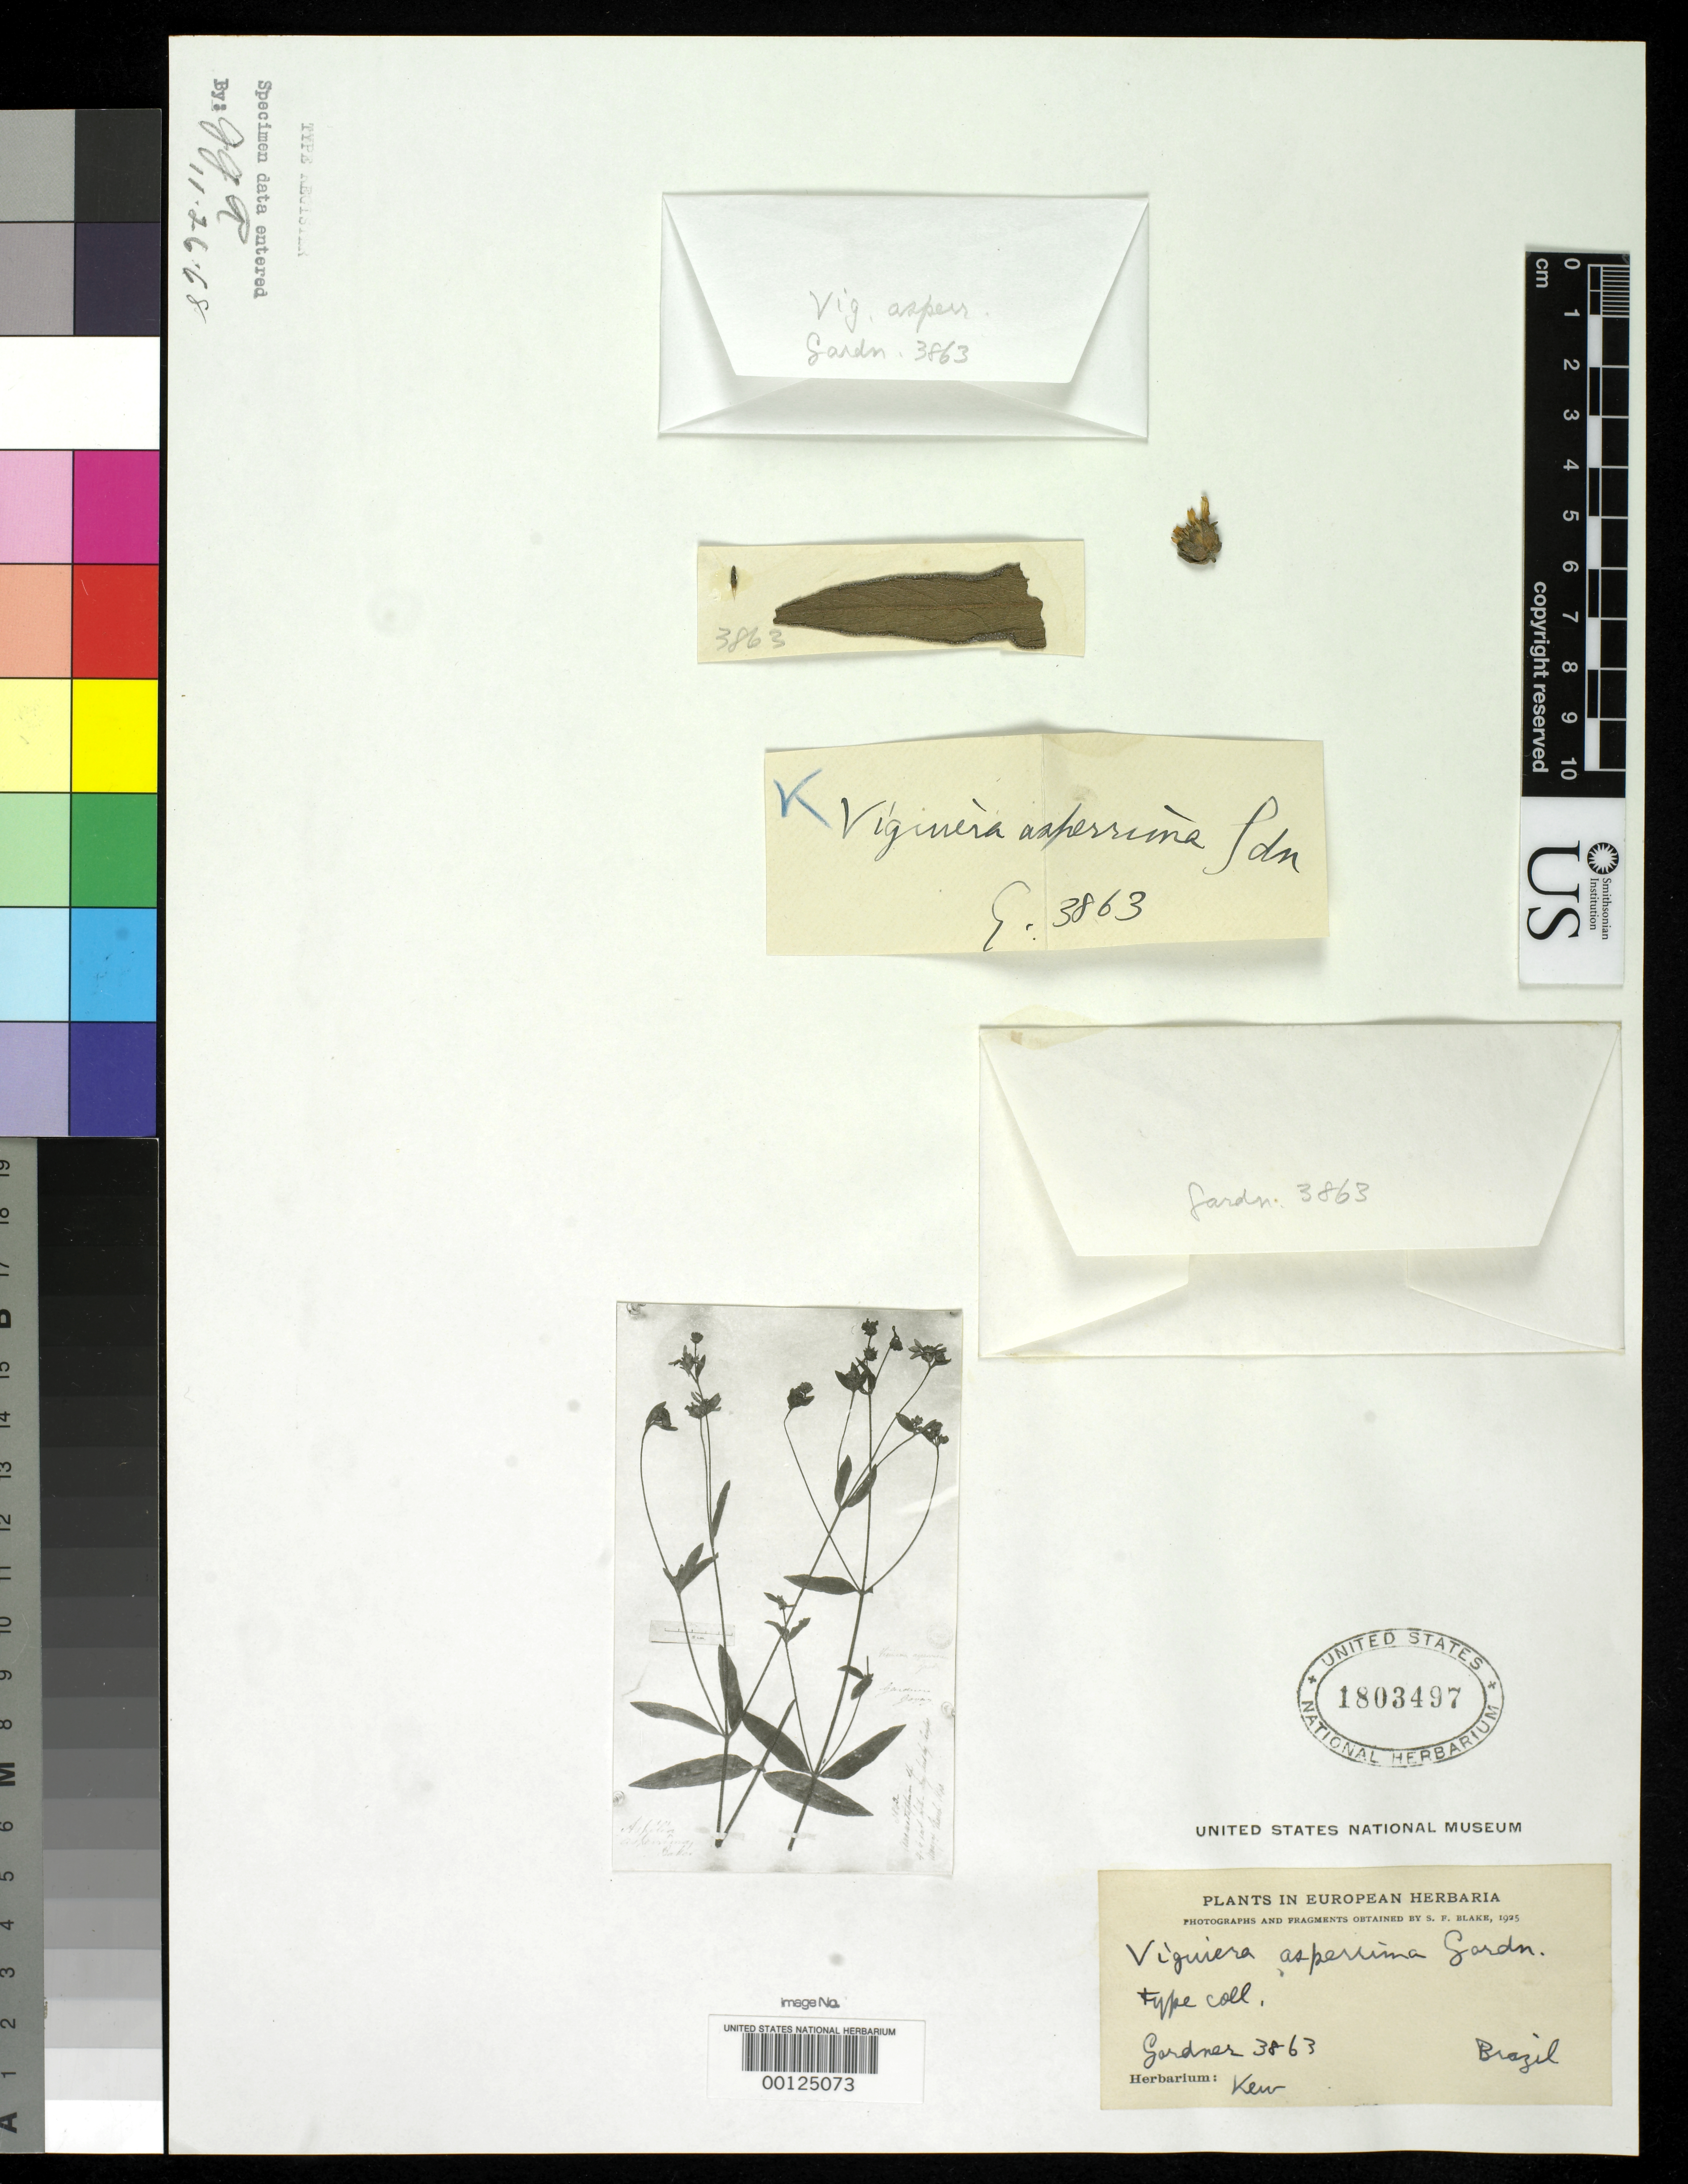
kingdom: Plantae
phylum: Tracheophyta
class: Magnoliopsida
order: Asterales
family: Asteraceae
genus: Viguiera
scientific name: Viguiera asperrima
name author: Gardner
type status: Type Fragment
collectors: G. Gardner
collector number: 3863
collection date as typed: Mar 1840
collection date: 1840-03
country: Brazil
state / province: Goiás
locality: Inter Porto Imperial et Lunie, ad flum Tocantins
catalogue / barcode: US 1803497